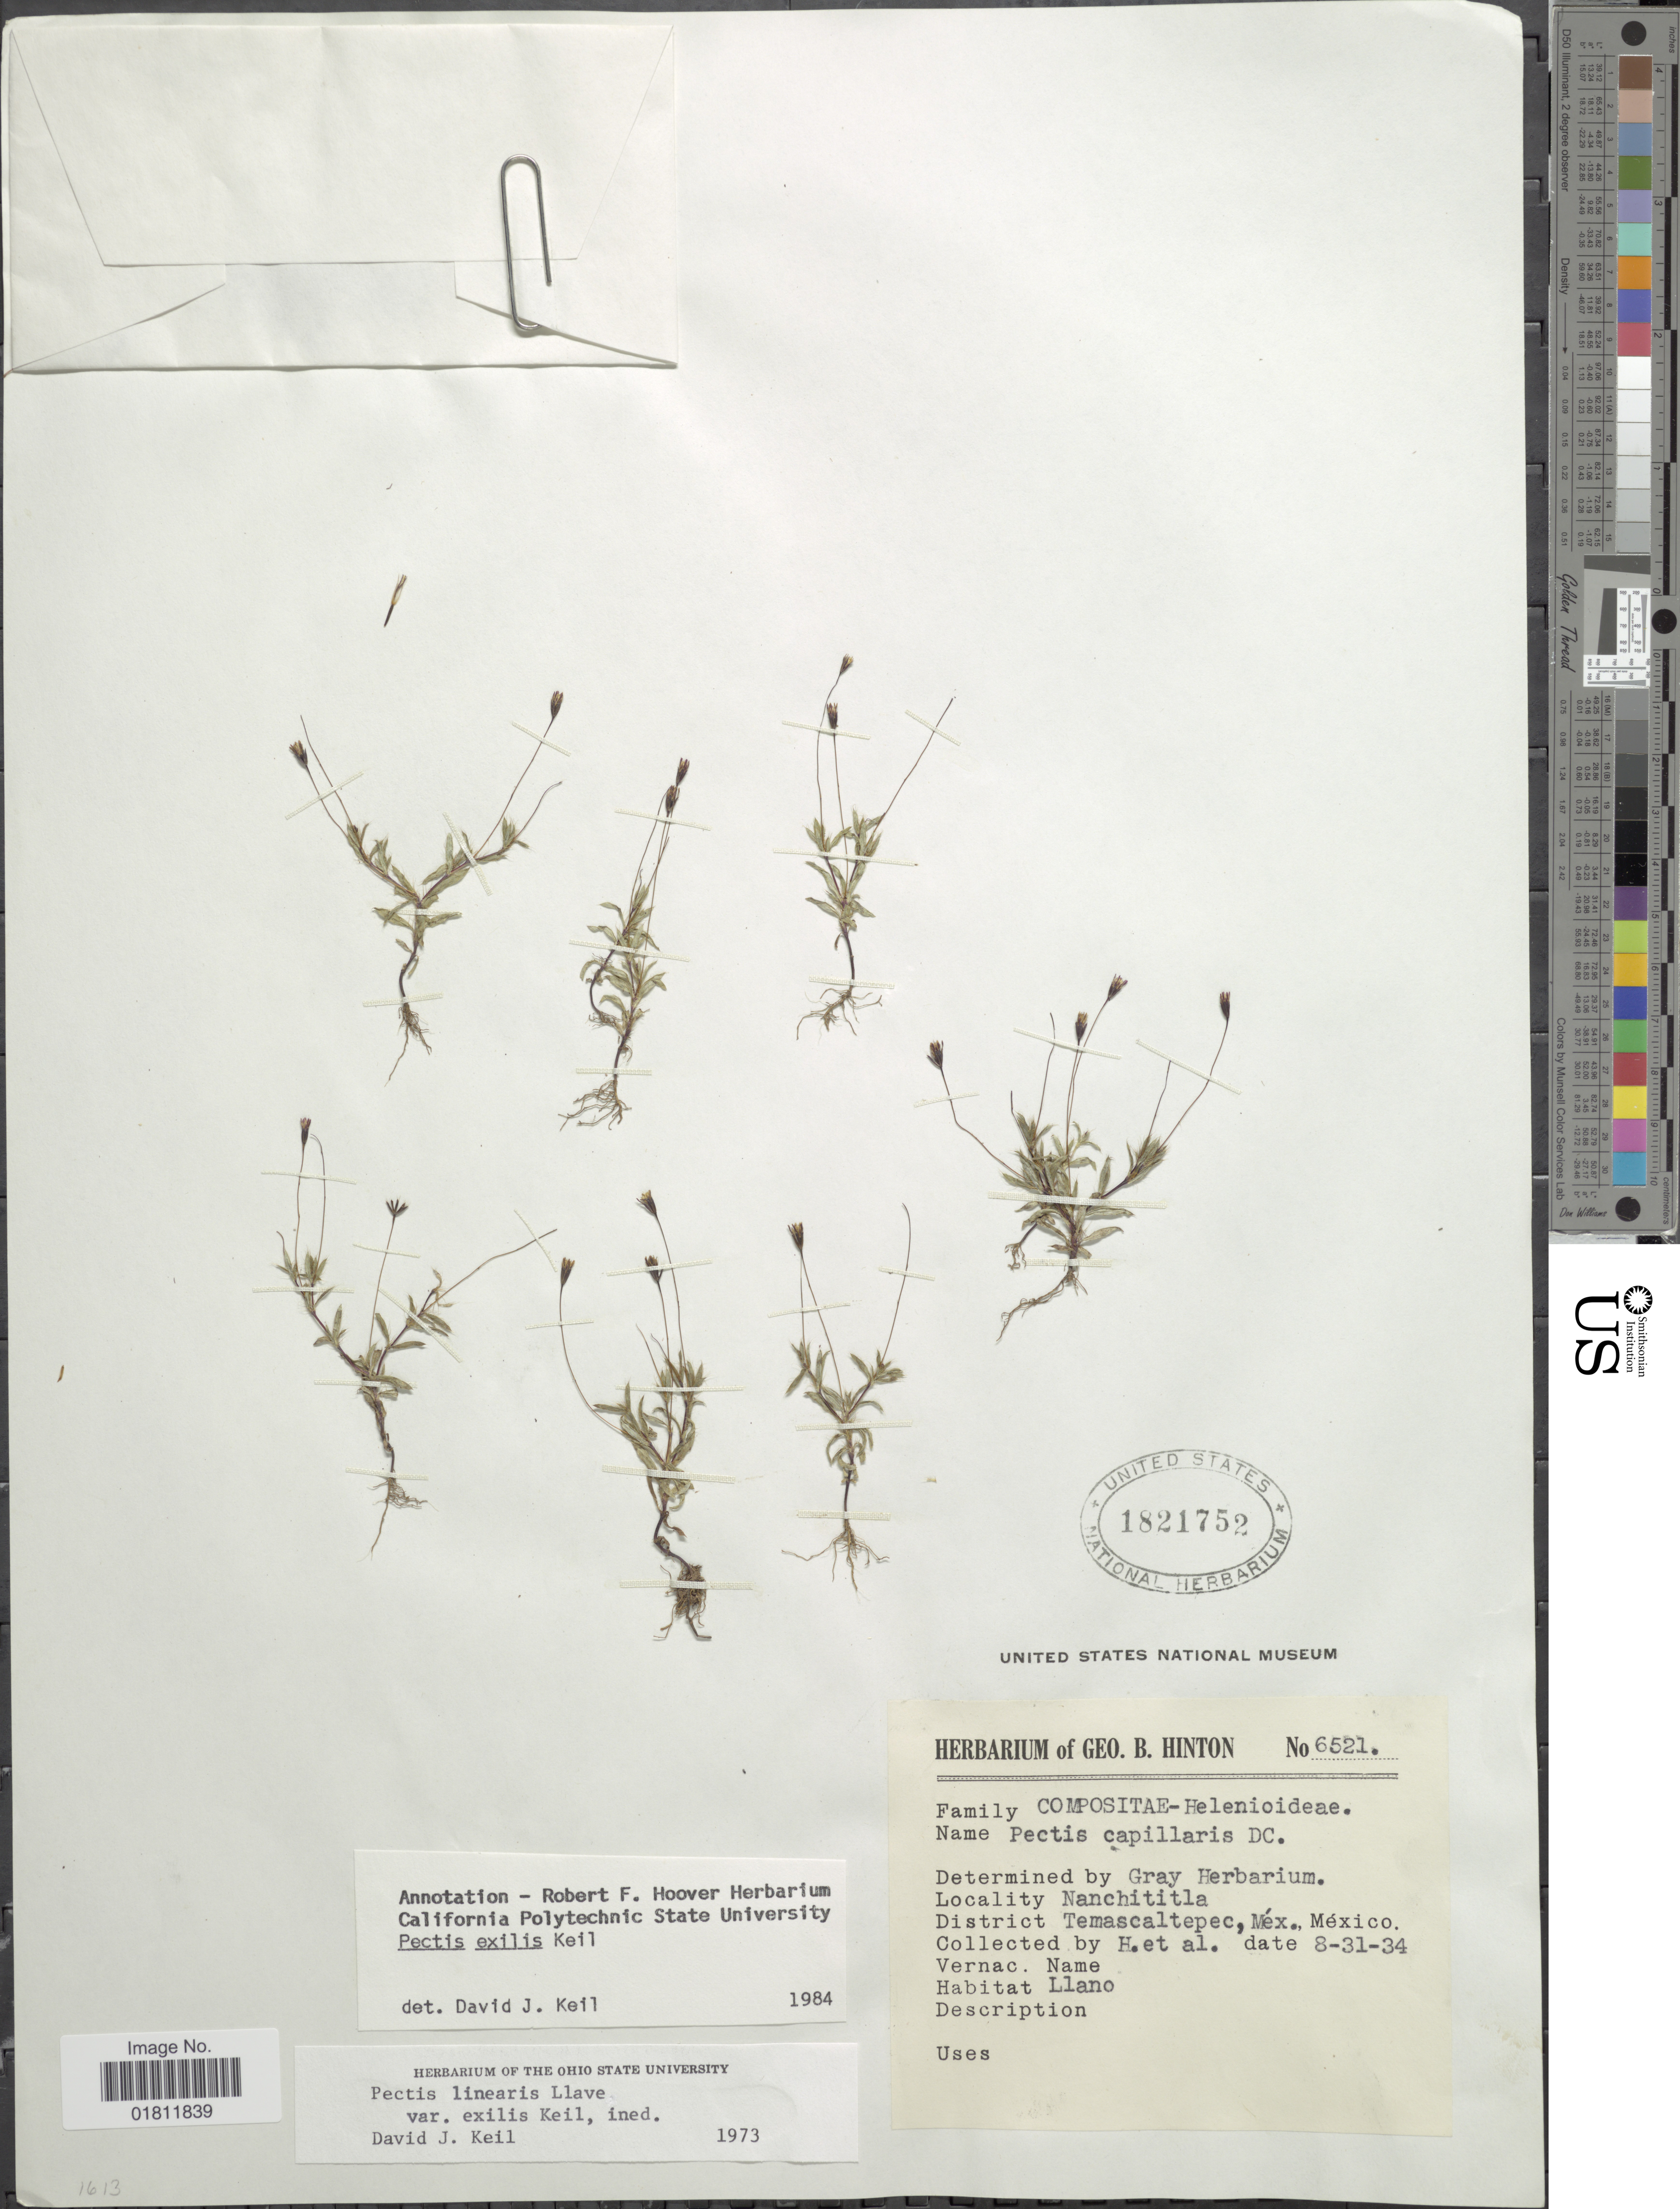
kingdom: Plantae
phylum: Tracheophyta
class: Magnoliopsida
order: Asterales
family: Asteraceae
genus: Pectis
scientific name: Pectis linearis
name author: La Llave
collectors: G. B. Hinton & et al.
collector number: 6521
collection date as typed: Transcribed d/m/y: 31/8/34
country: Mexico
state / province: México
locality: Nanchititla, Temascaltepec, Mex. Mexico.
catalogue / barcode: US 1821752